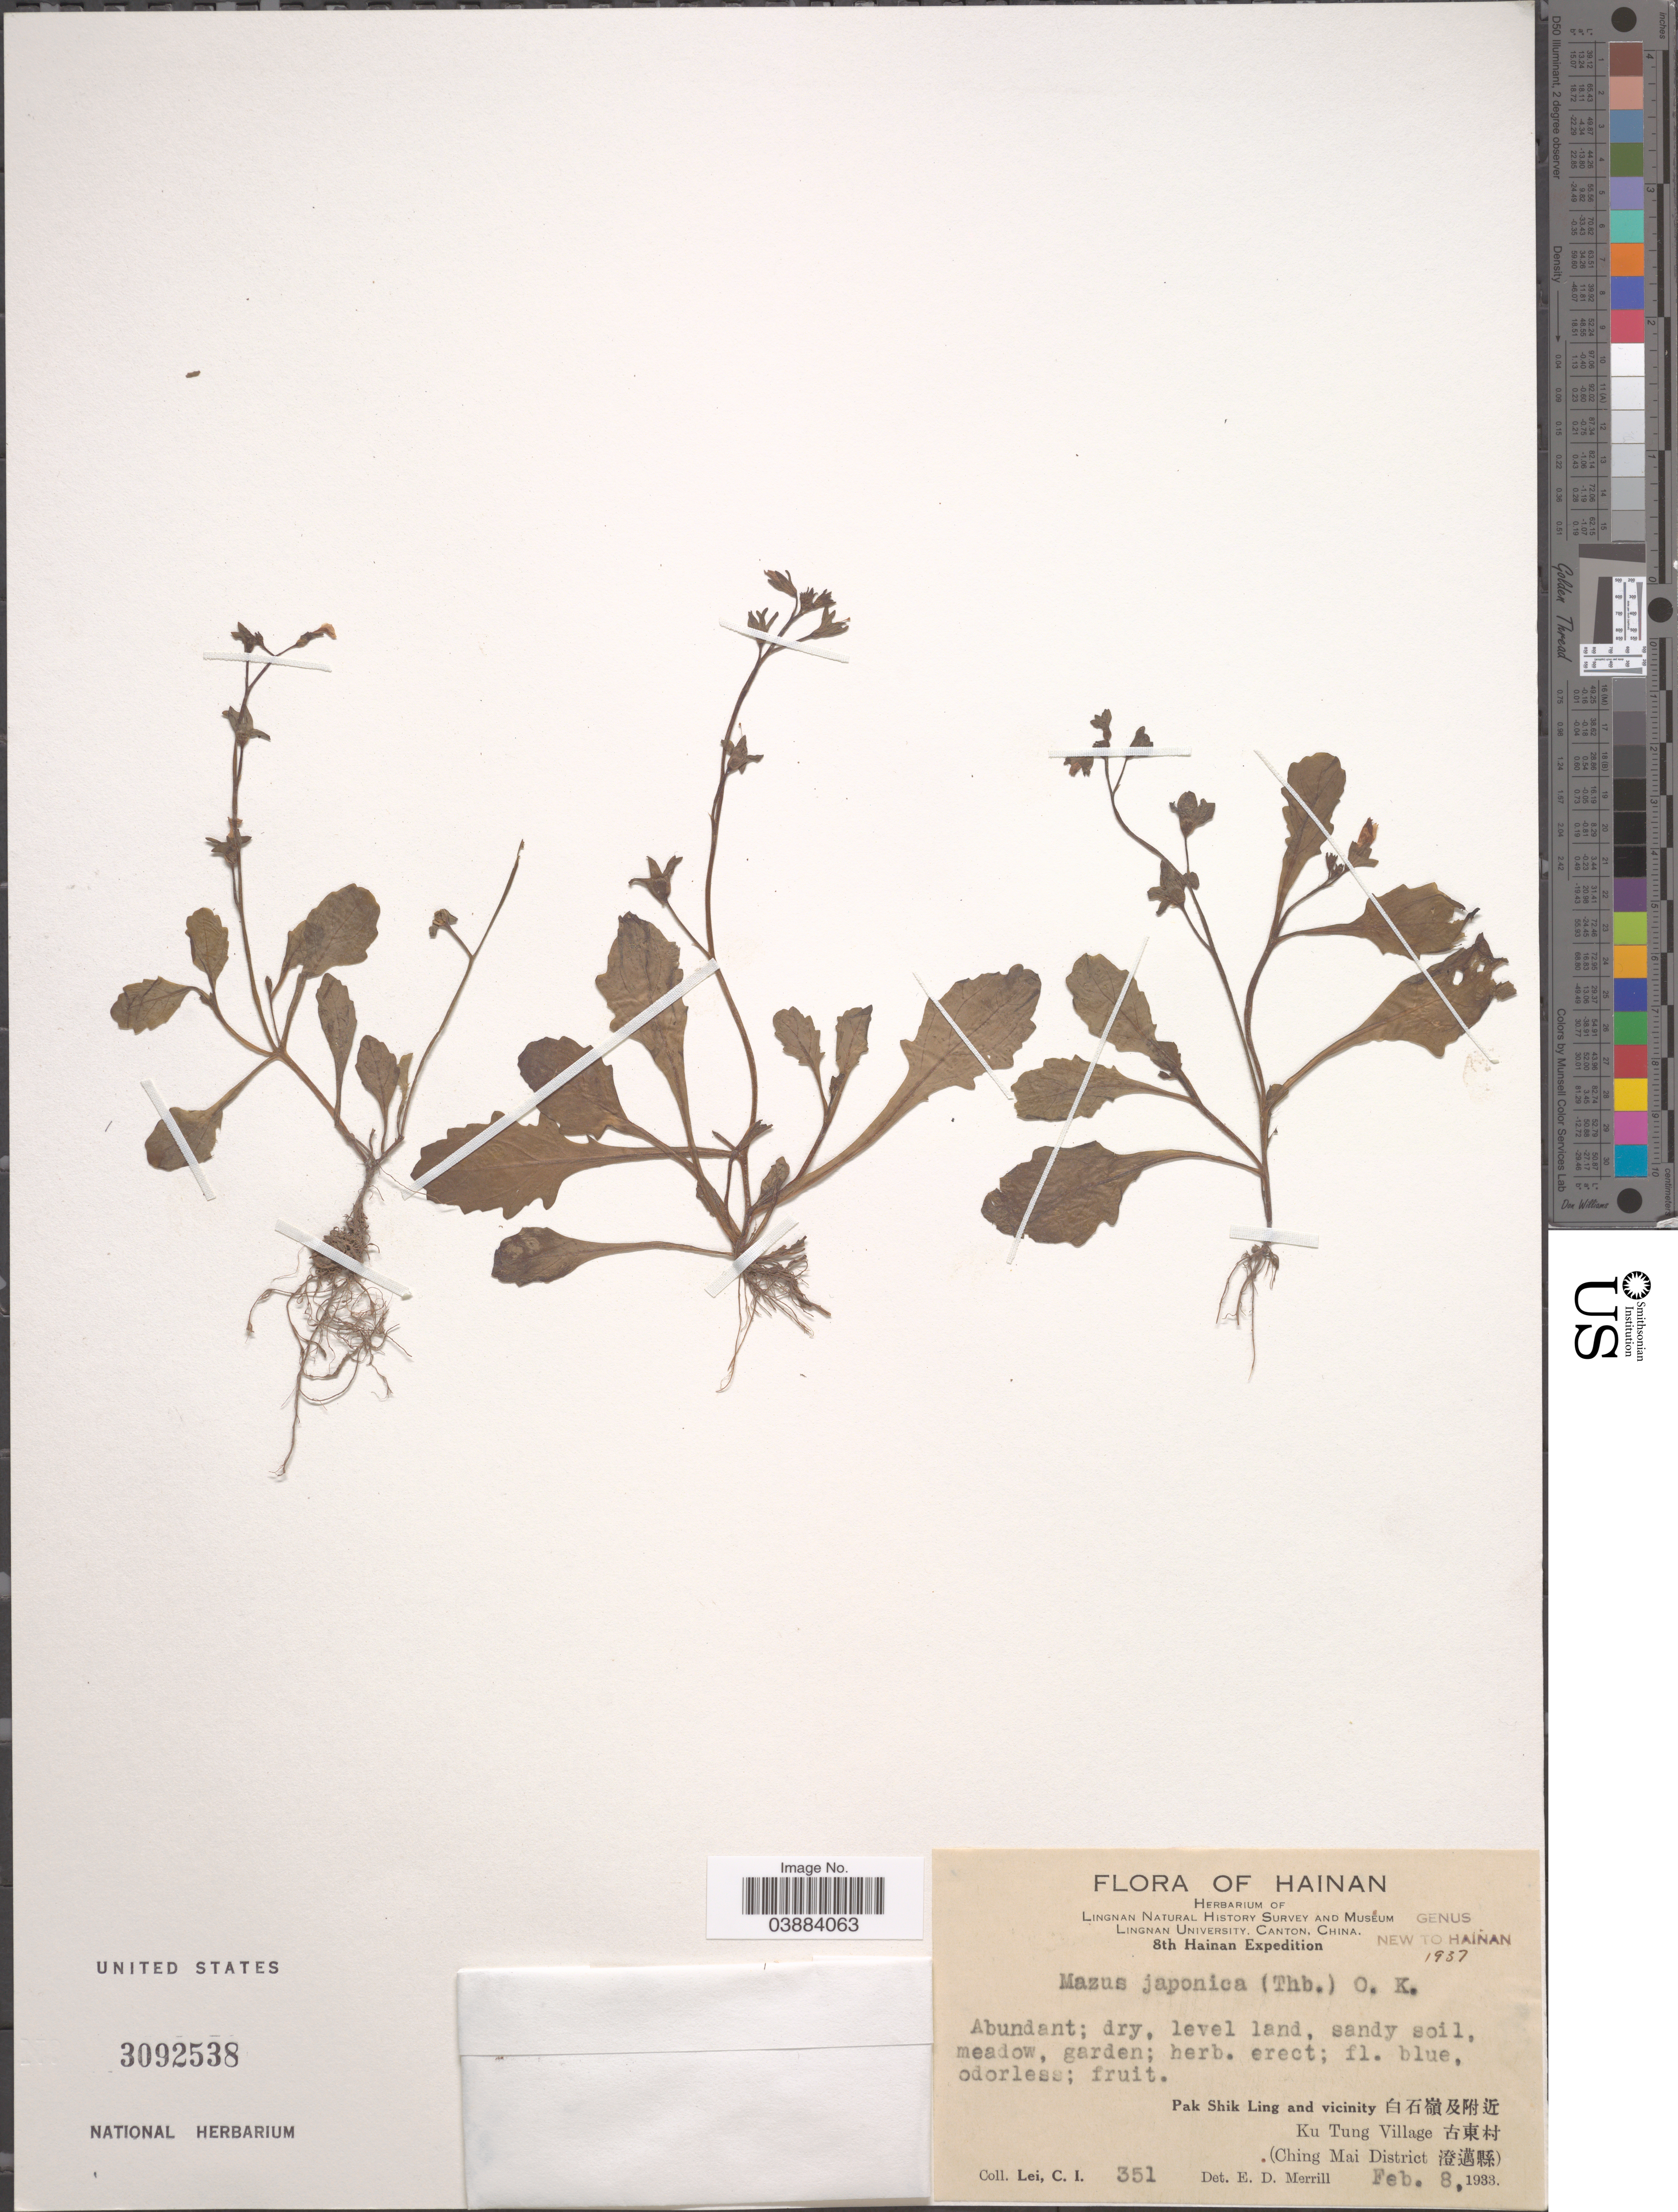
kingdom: Plantae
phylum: Tracheophyta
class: Magnoliopsida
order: Lamiales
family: Mazaceae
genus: Mazus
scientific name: Mazus japonicus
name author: (Thunb.) Kuntze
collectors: C. I. Lei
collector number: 351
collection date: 1933-02-08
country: China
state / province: Hainan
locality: Meadow. Pak Shik Ling and vicinity X. Ku Tung Village X. (Ching Mai District X).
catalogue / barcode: US 3092538